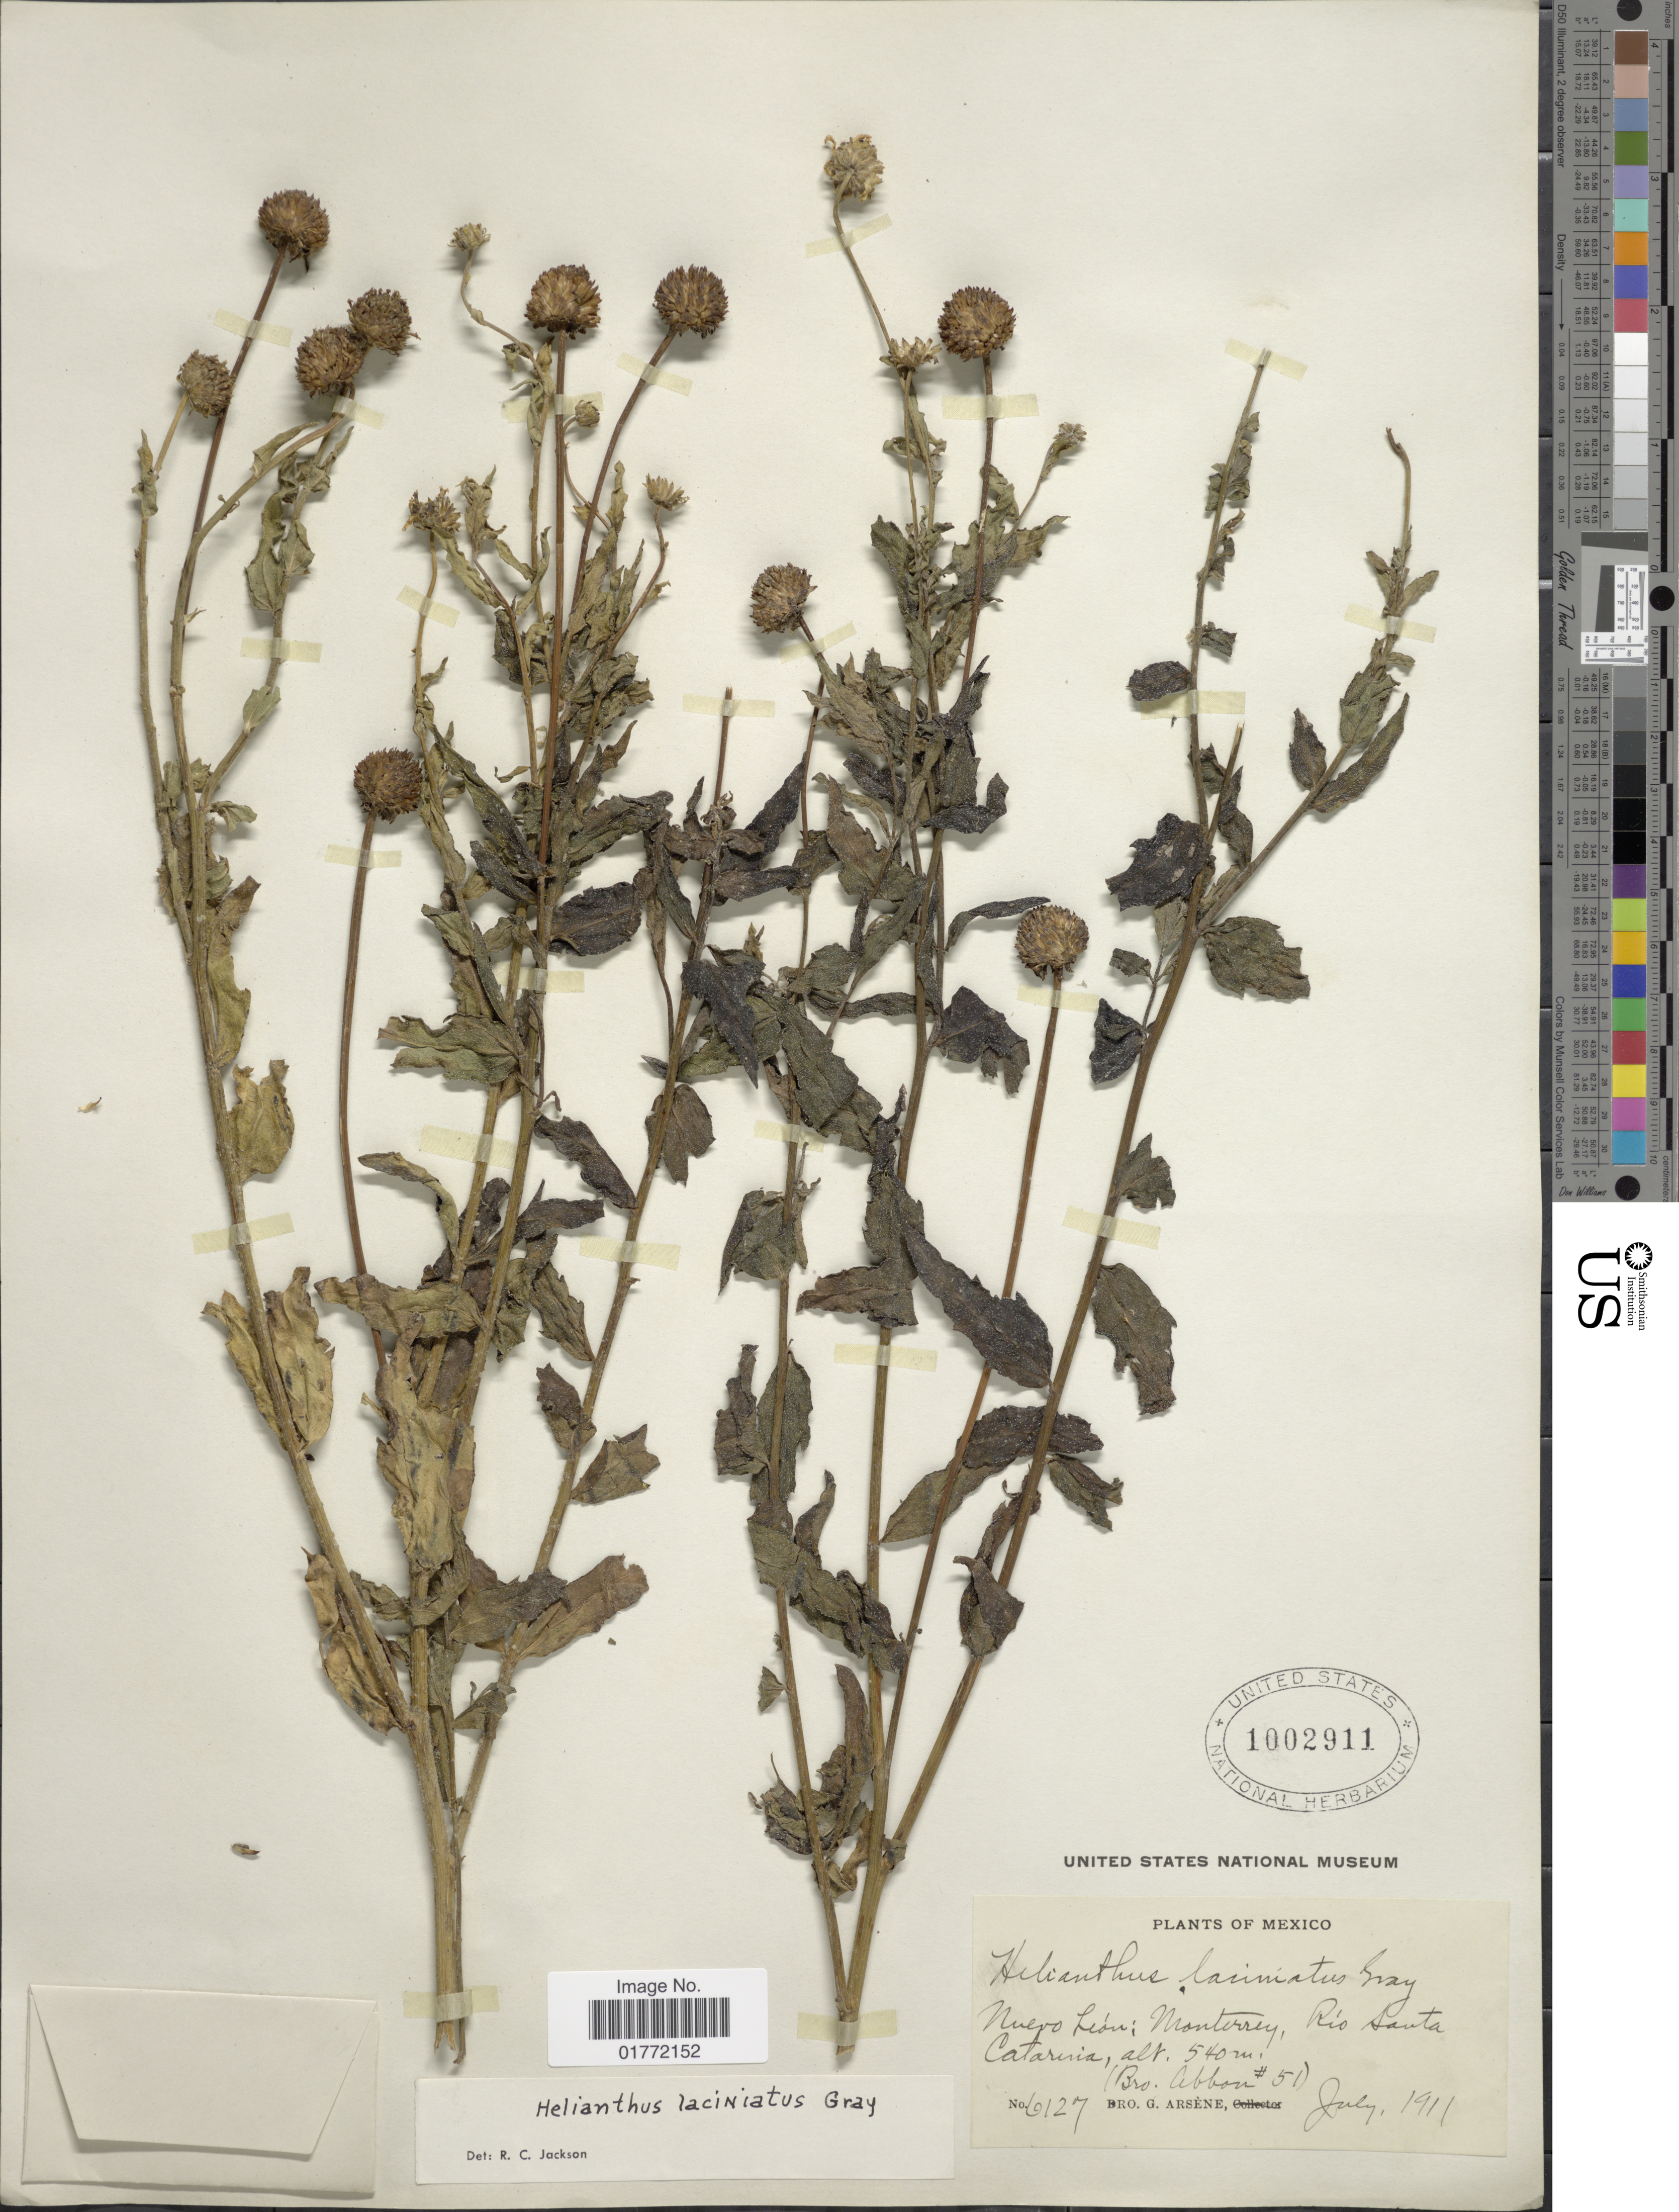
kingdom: Plantae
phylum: Tracheophyta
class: Magnoliopsida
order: Asterales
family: Asteraceae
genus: Helianthus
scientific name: Helianthus laciniatus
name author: A. Gray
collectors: Bro. Abbon & Bro. G. Arsène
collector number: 6127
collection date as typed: Transcribed d/m/y: /1/719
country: Mexico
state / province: Nuevo León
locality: Monterrey, Rio Santa Catarina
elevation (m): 540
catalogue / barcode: US 1002911